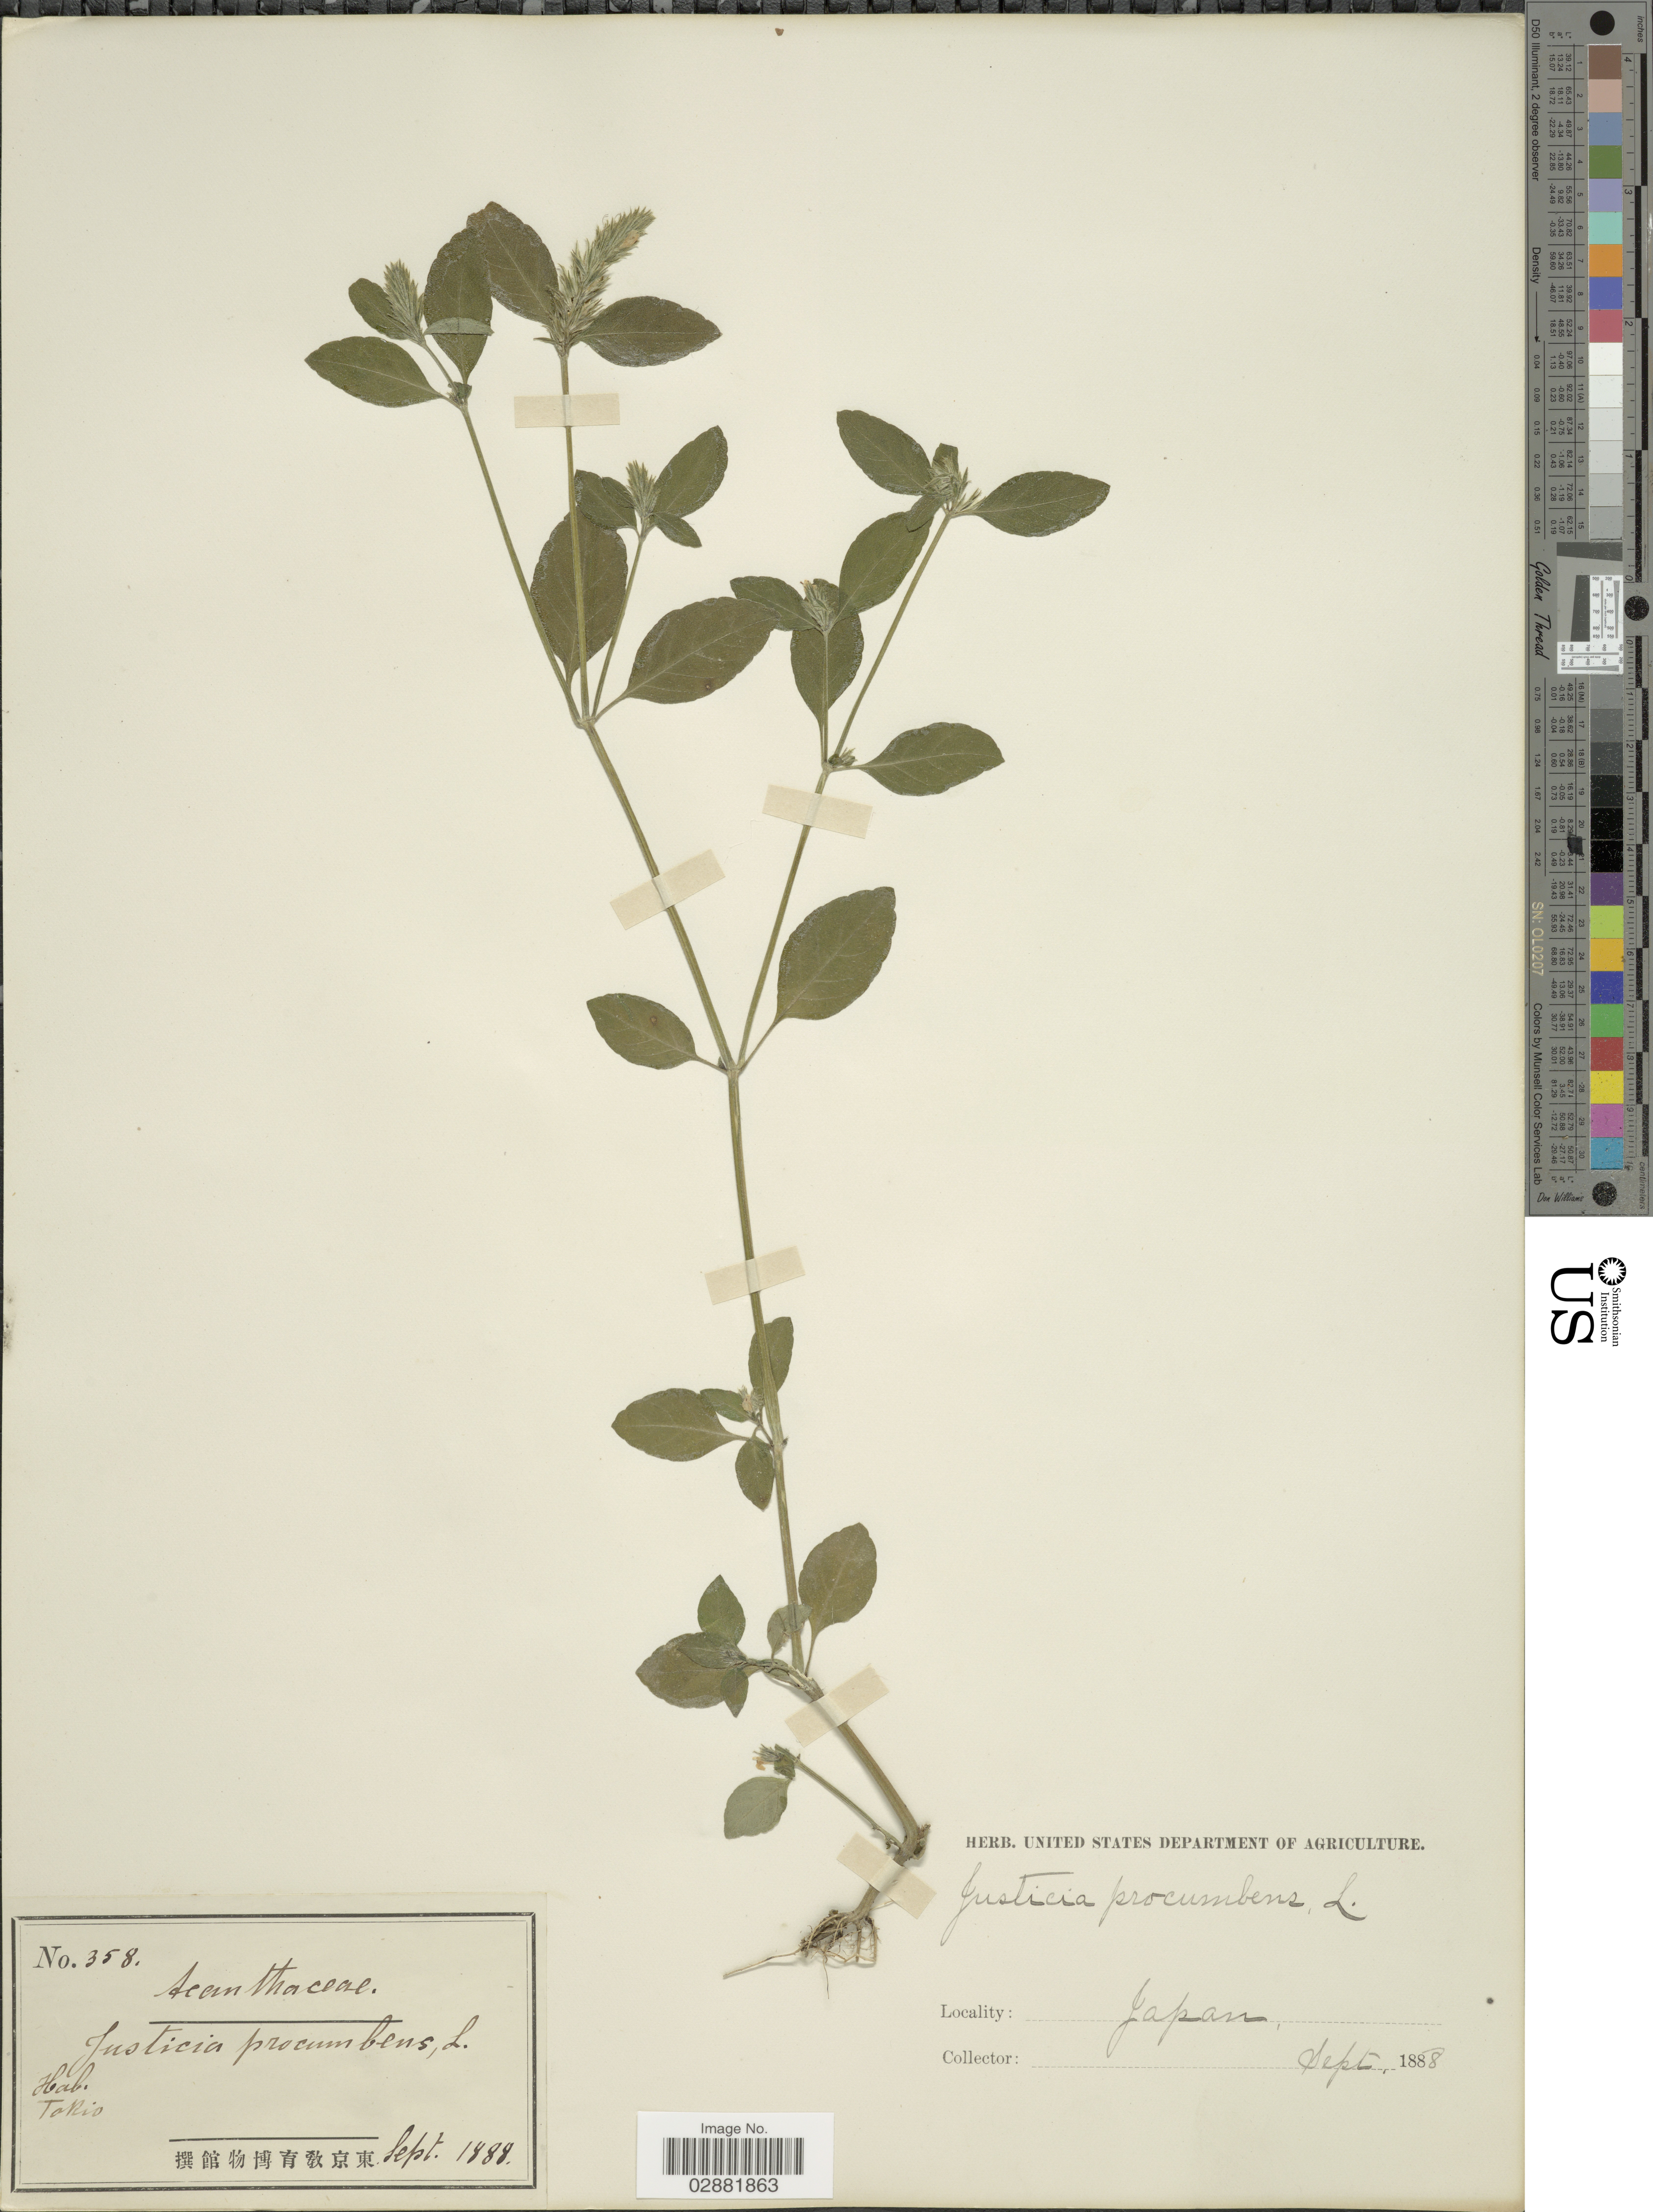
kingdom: Plantae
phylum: Tracheophyta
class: Magnoliopsida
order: Lamiales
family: Acanthaceae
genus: Justicia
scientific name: Justicia procumbens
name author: L.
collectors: Facchini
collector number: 358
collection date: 1888-09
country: Japan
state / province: Tokyo, Federal City of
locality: Tokio.